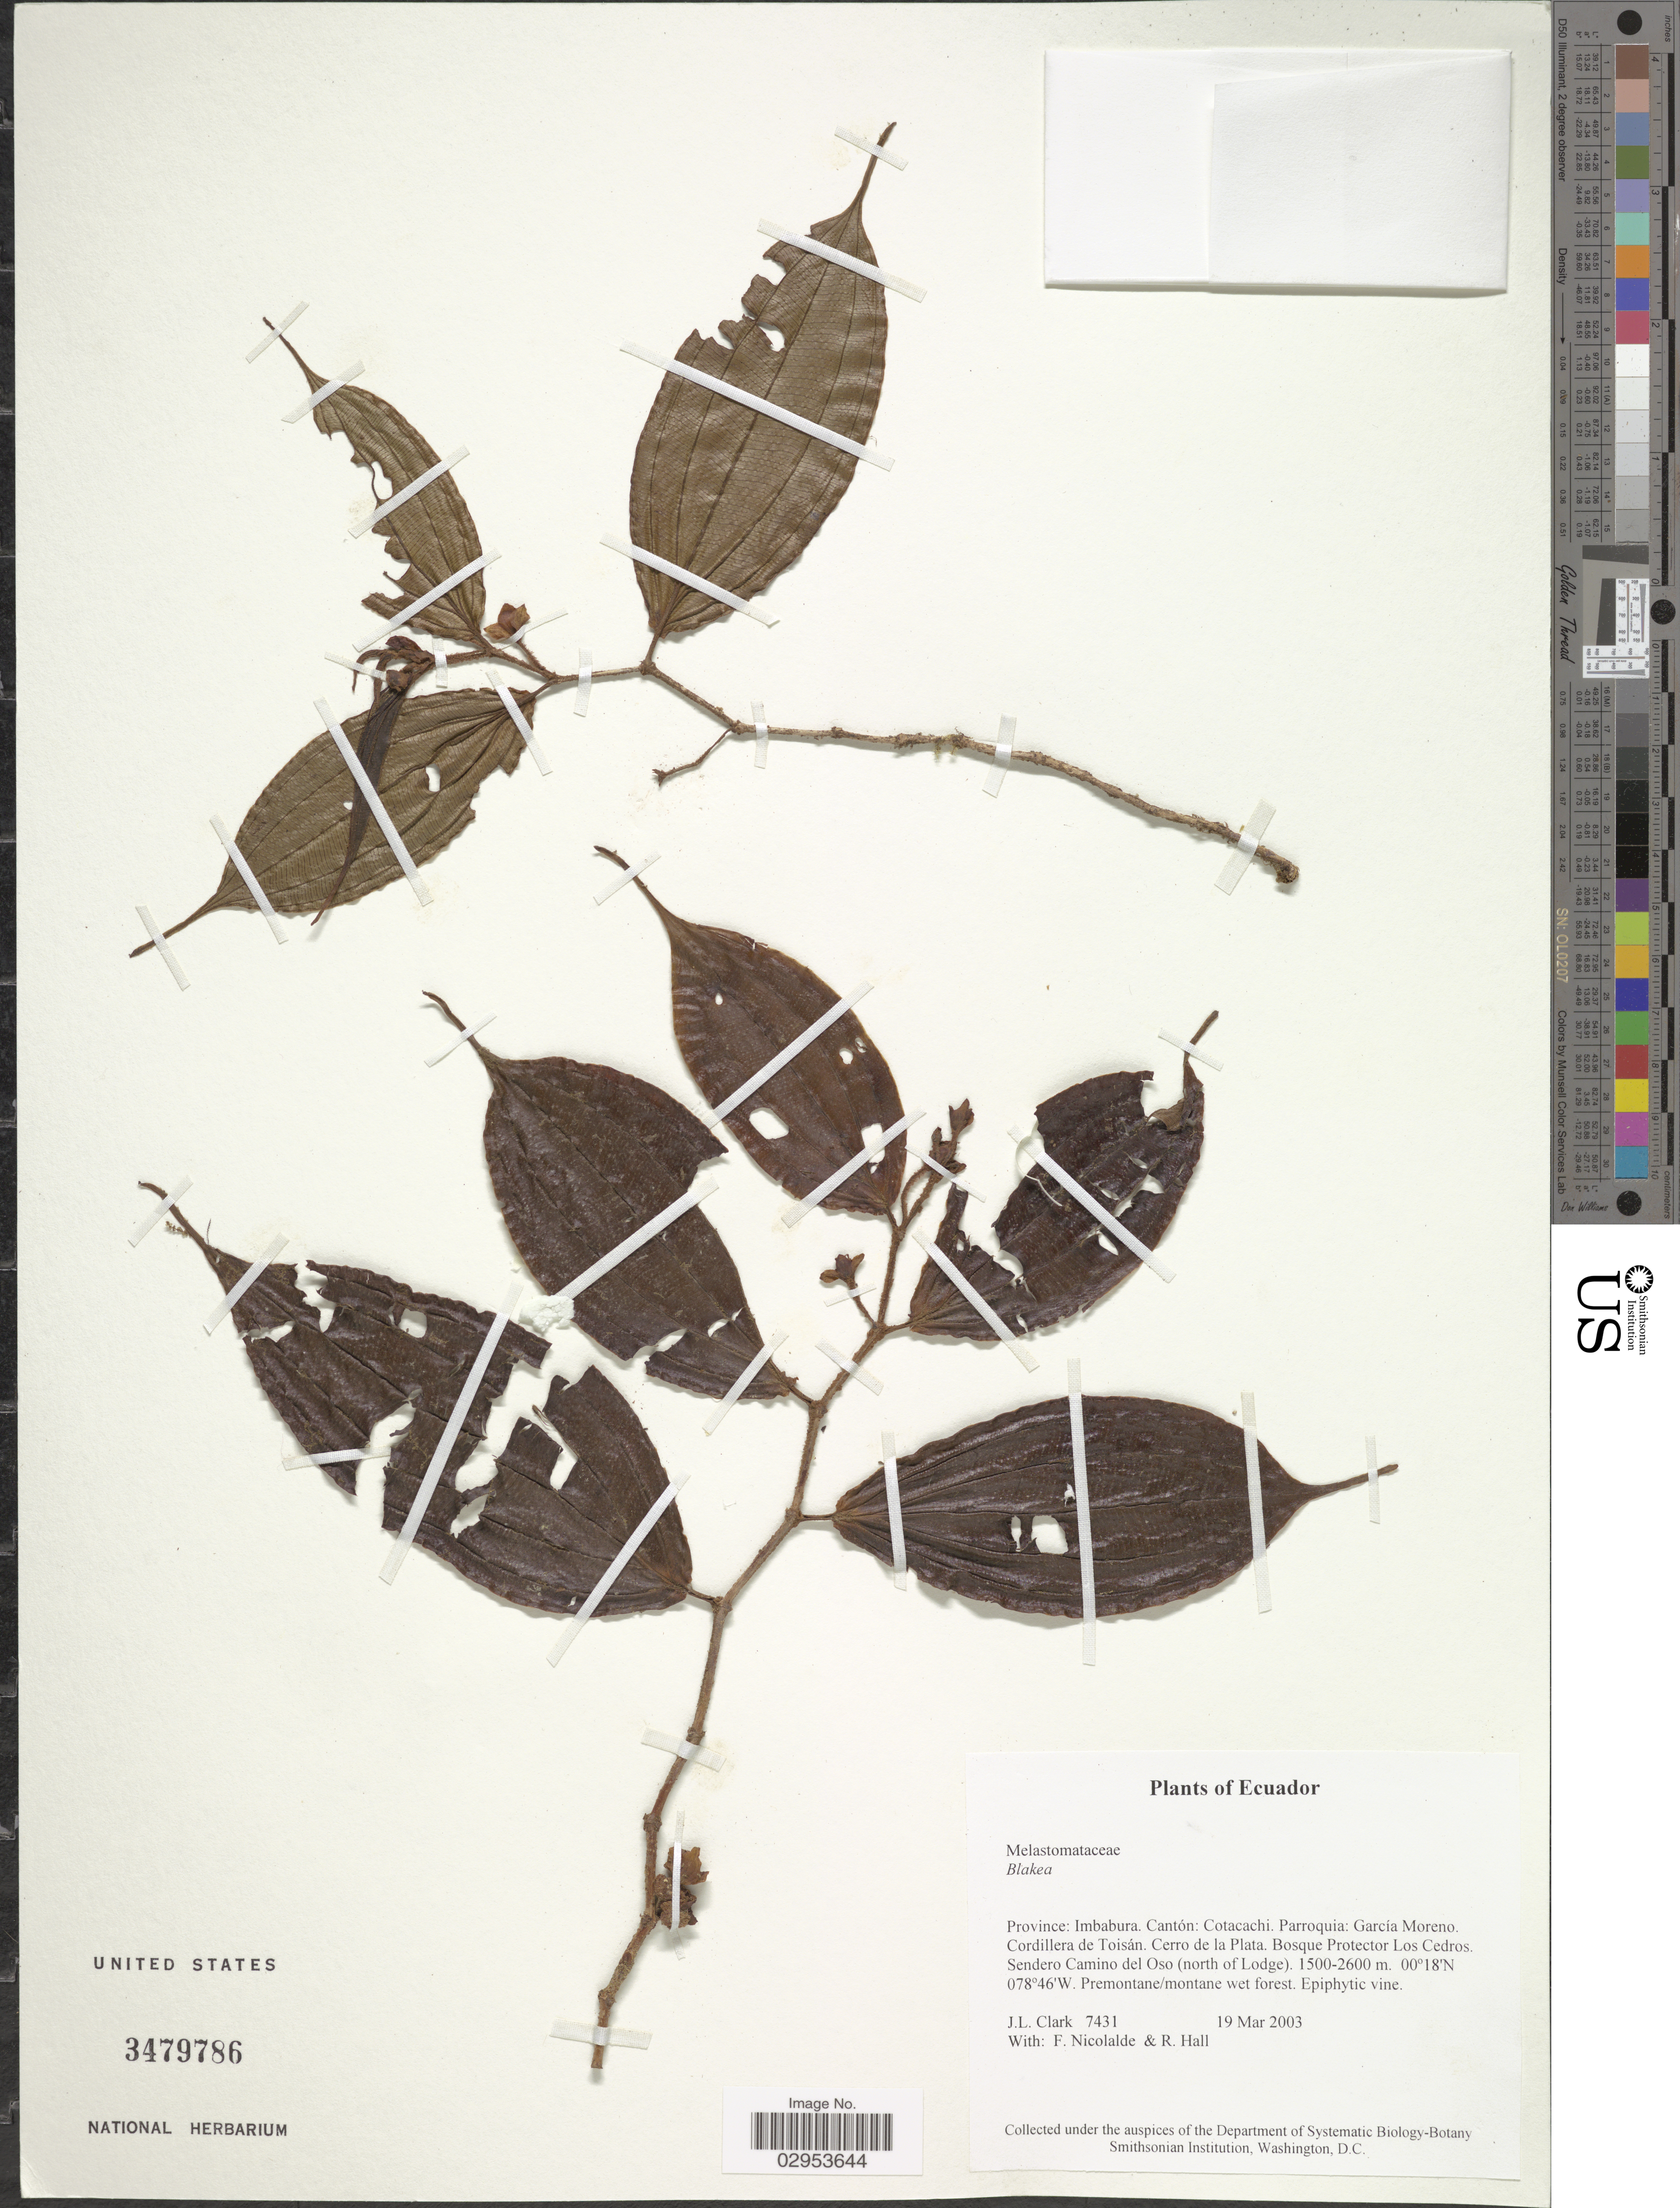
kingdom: Plantae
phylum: Tracheophyta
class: Magnoliopsida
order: Myrtales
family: Melastomataceae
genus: Blakea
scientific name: Blakea sp.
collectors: J. L. Clark, F. Nicolalde & R. Hall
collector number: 7431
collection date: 2003-03-19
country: Ecuador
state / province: Imbabura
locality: Cantón: Cotacachi. Parroquia: García Moreno. Cordillera de Toisán. Cerro de la Plata. Bosque Protector Los Cedros. Sendero Camino del Oso (north of Lodge).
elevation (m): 1500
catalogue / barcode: US 3479786